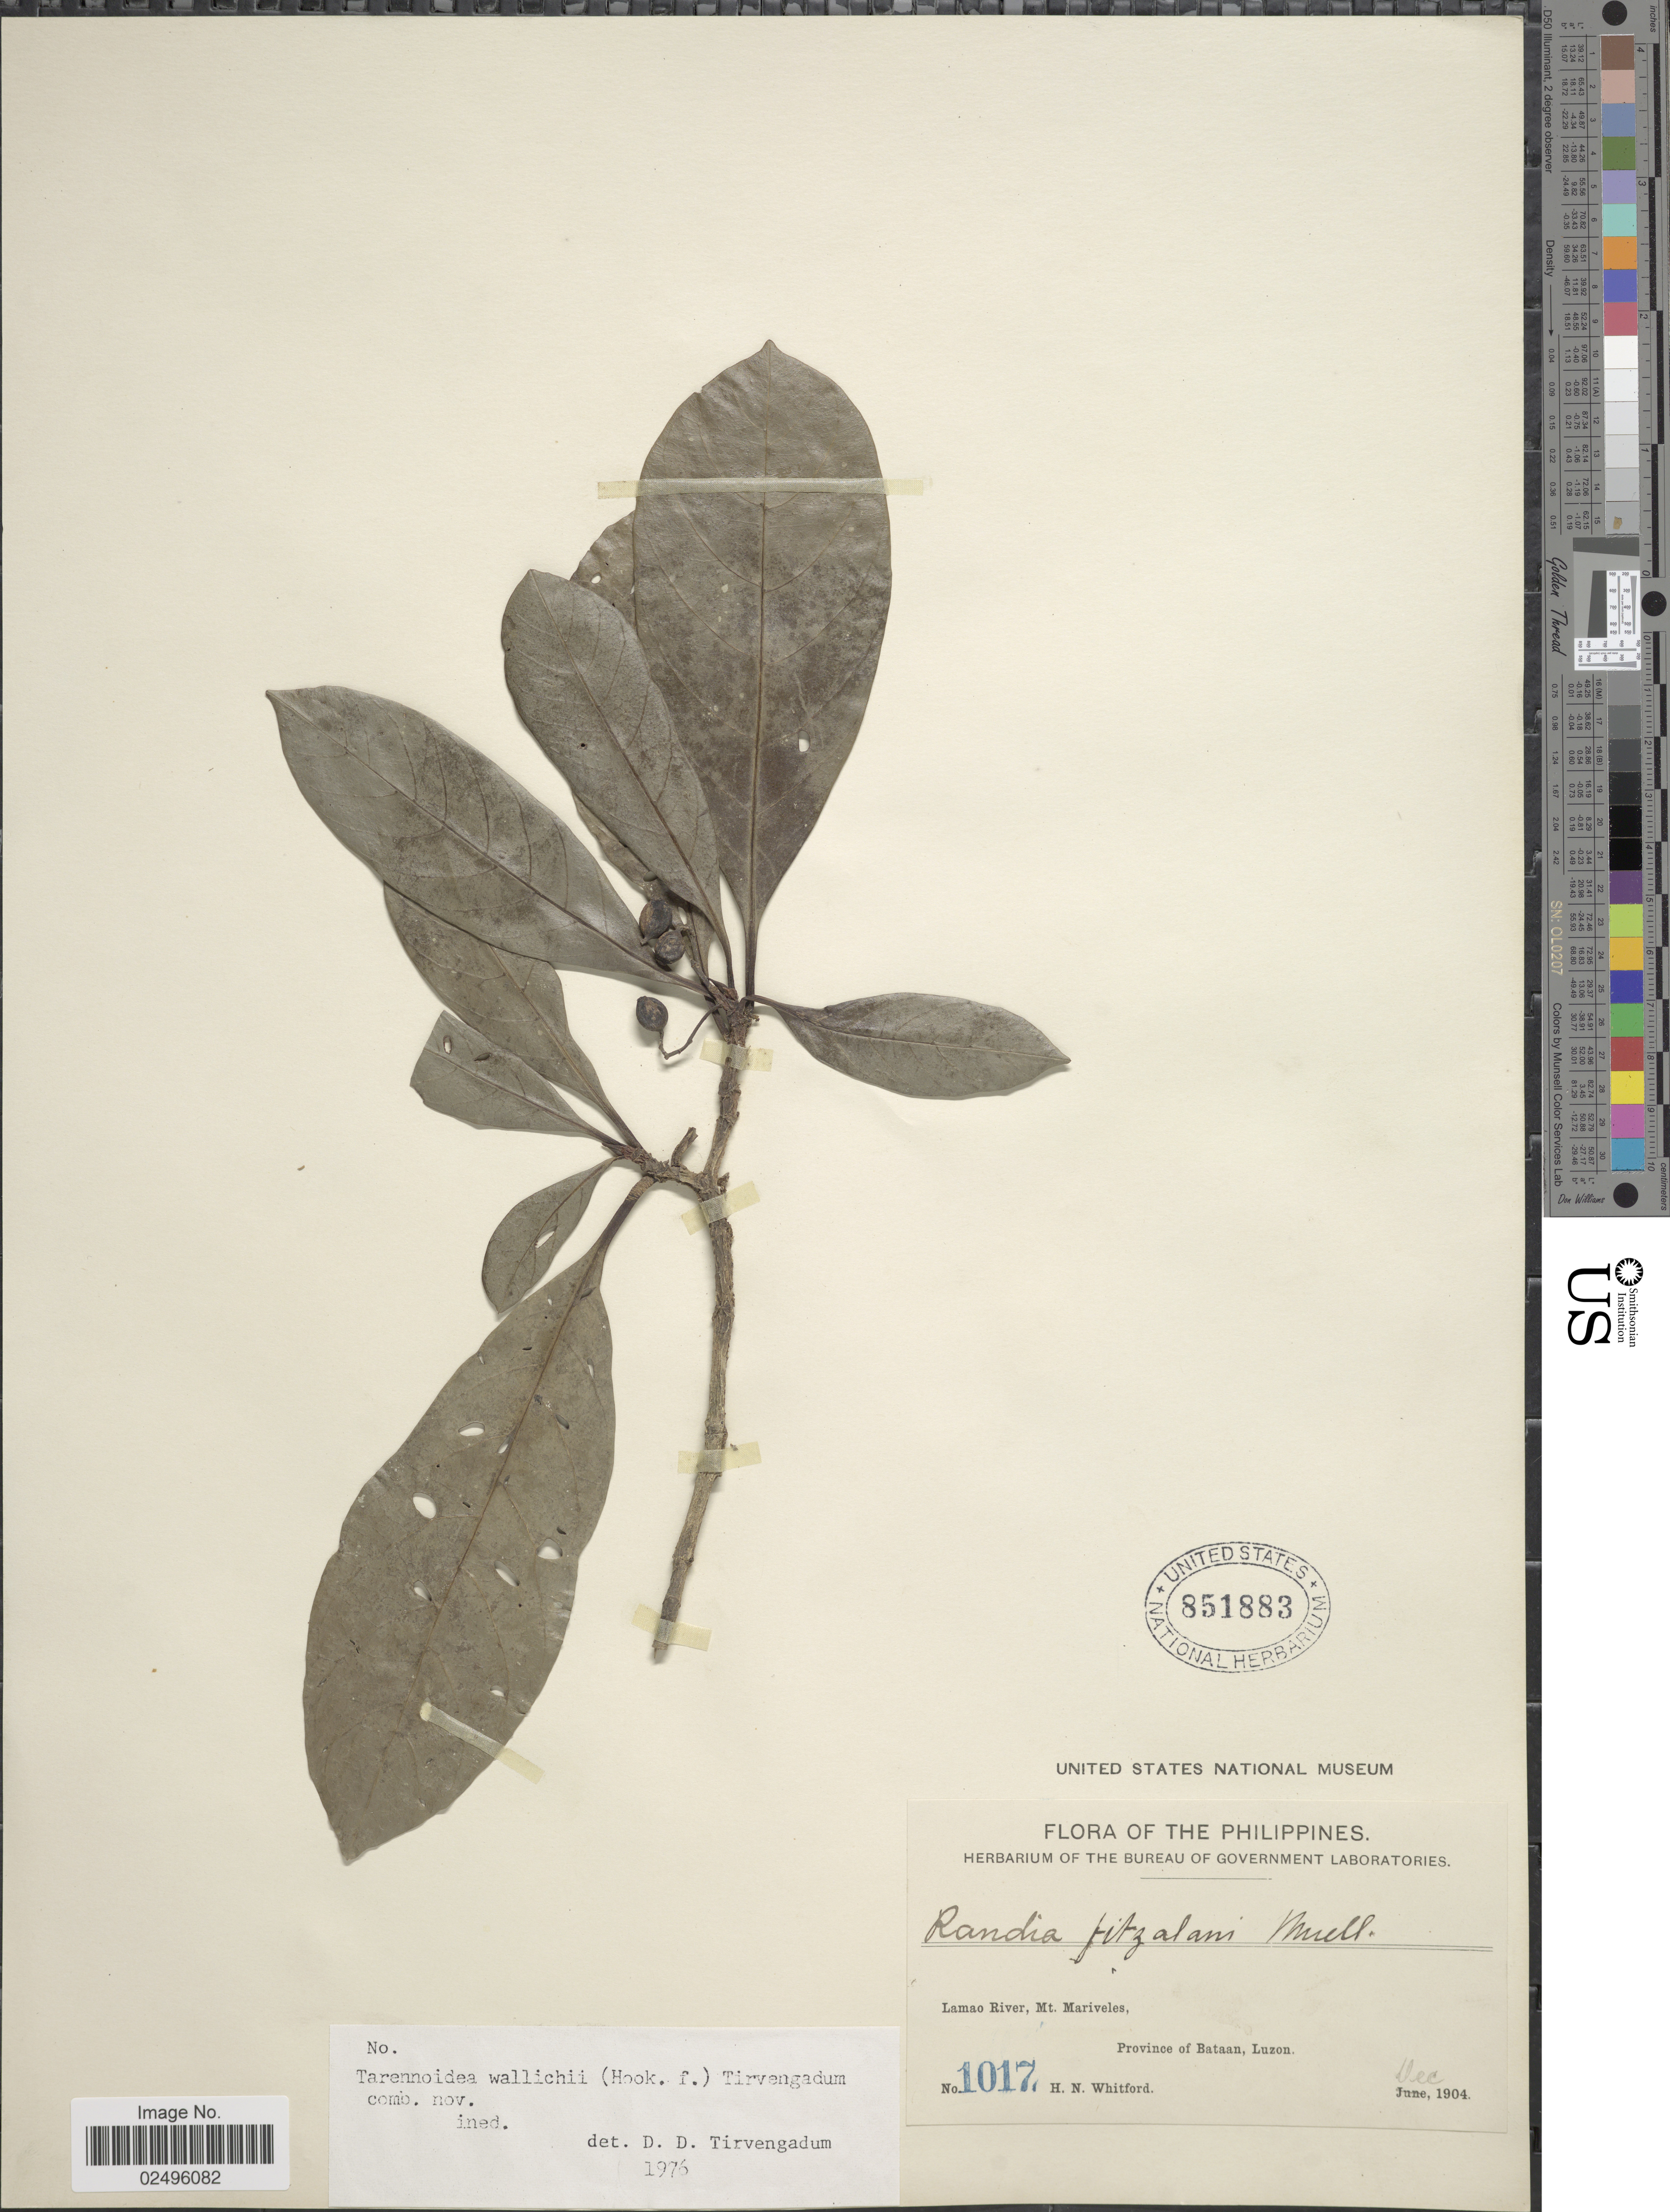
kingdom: Plantae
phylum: Tracheophyta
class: Magnoliopsida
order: Gentianales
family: Rubiaceae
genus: Tarennoidea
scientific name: Tarennoidea wallichii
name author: (Hook. f.) Tirveng. & Sastre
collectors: H. N. Whitford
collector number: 1017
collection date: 1904-12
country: Philippines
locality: Lamao River, Mt. Mariveles, Province Bataan, Luzon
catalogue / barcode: US 851883